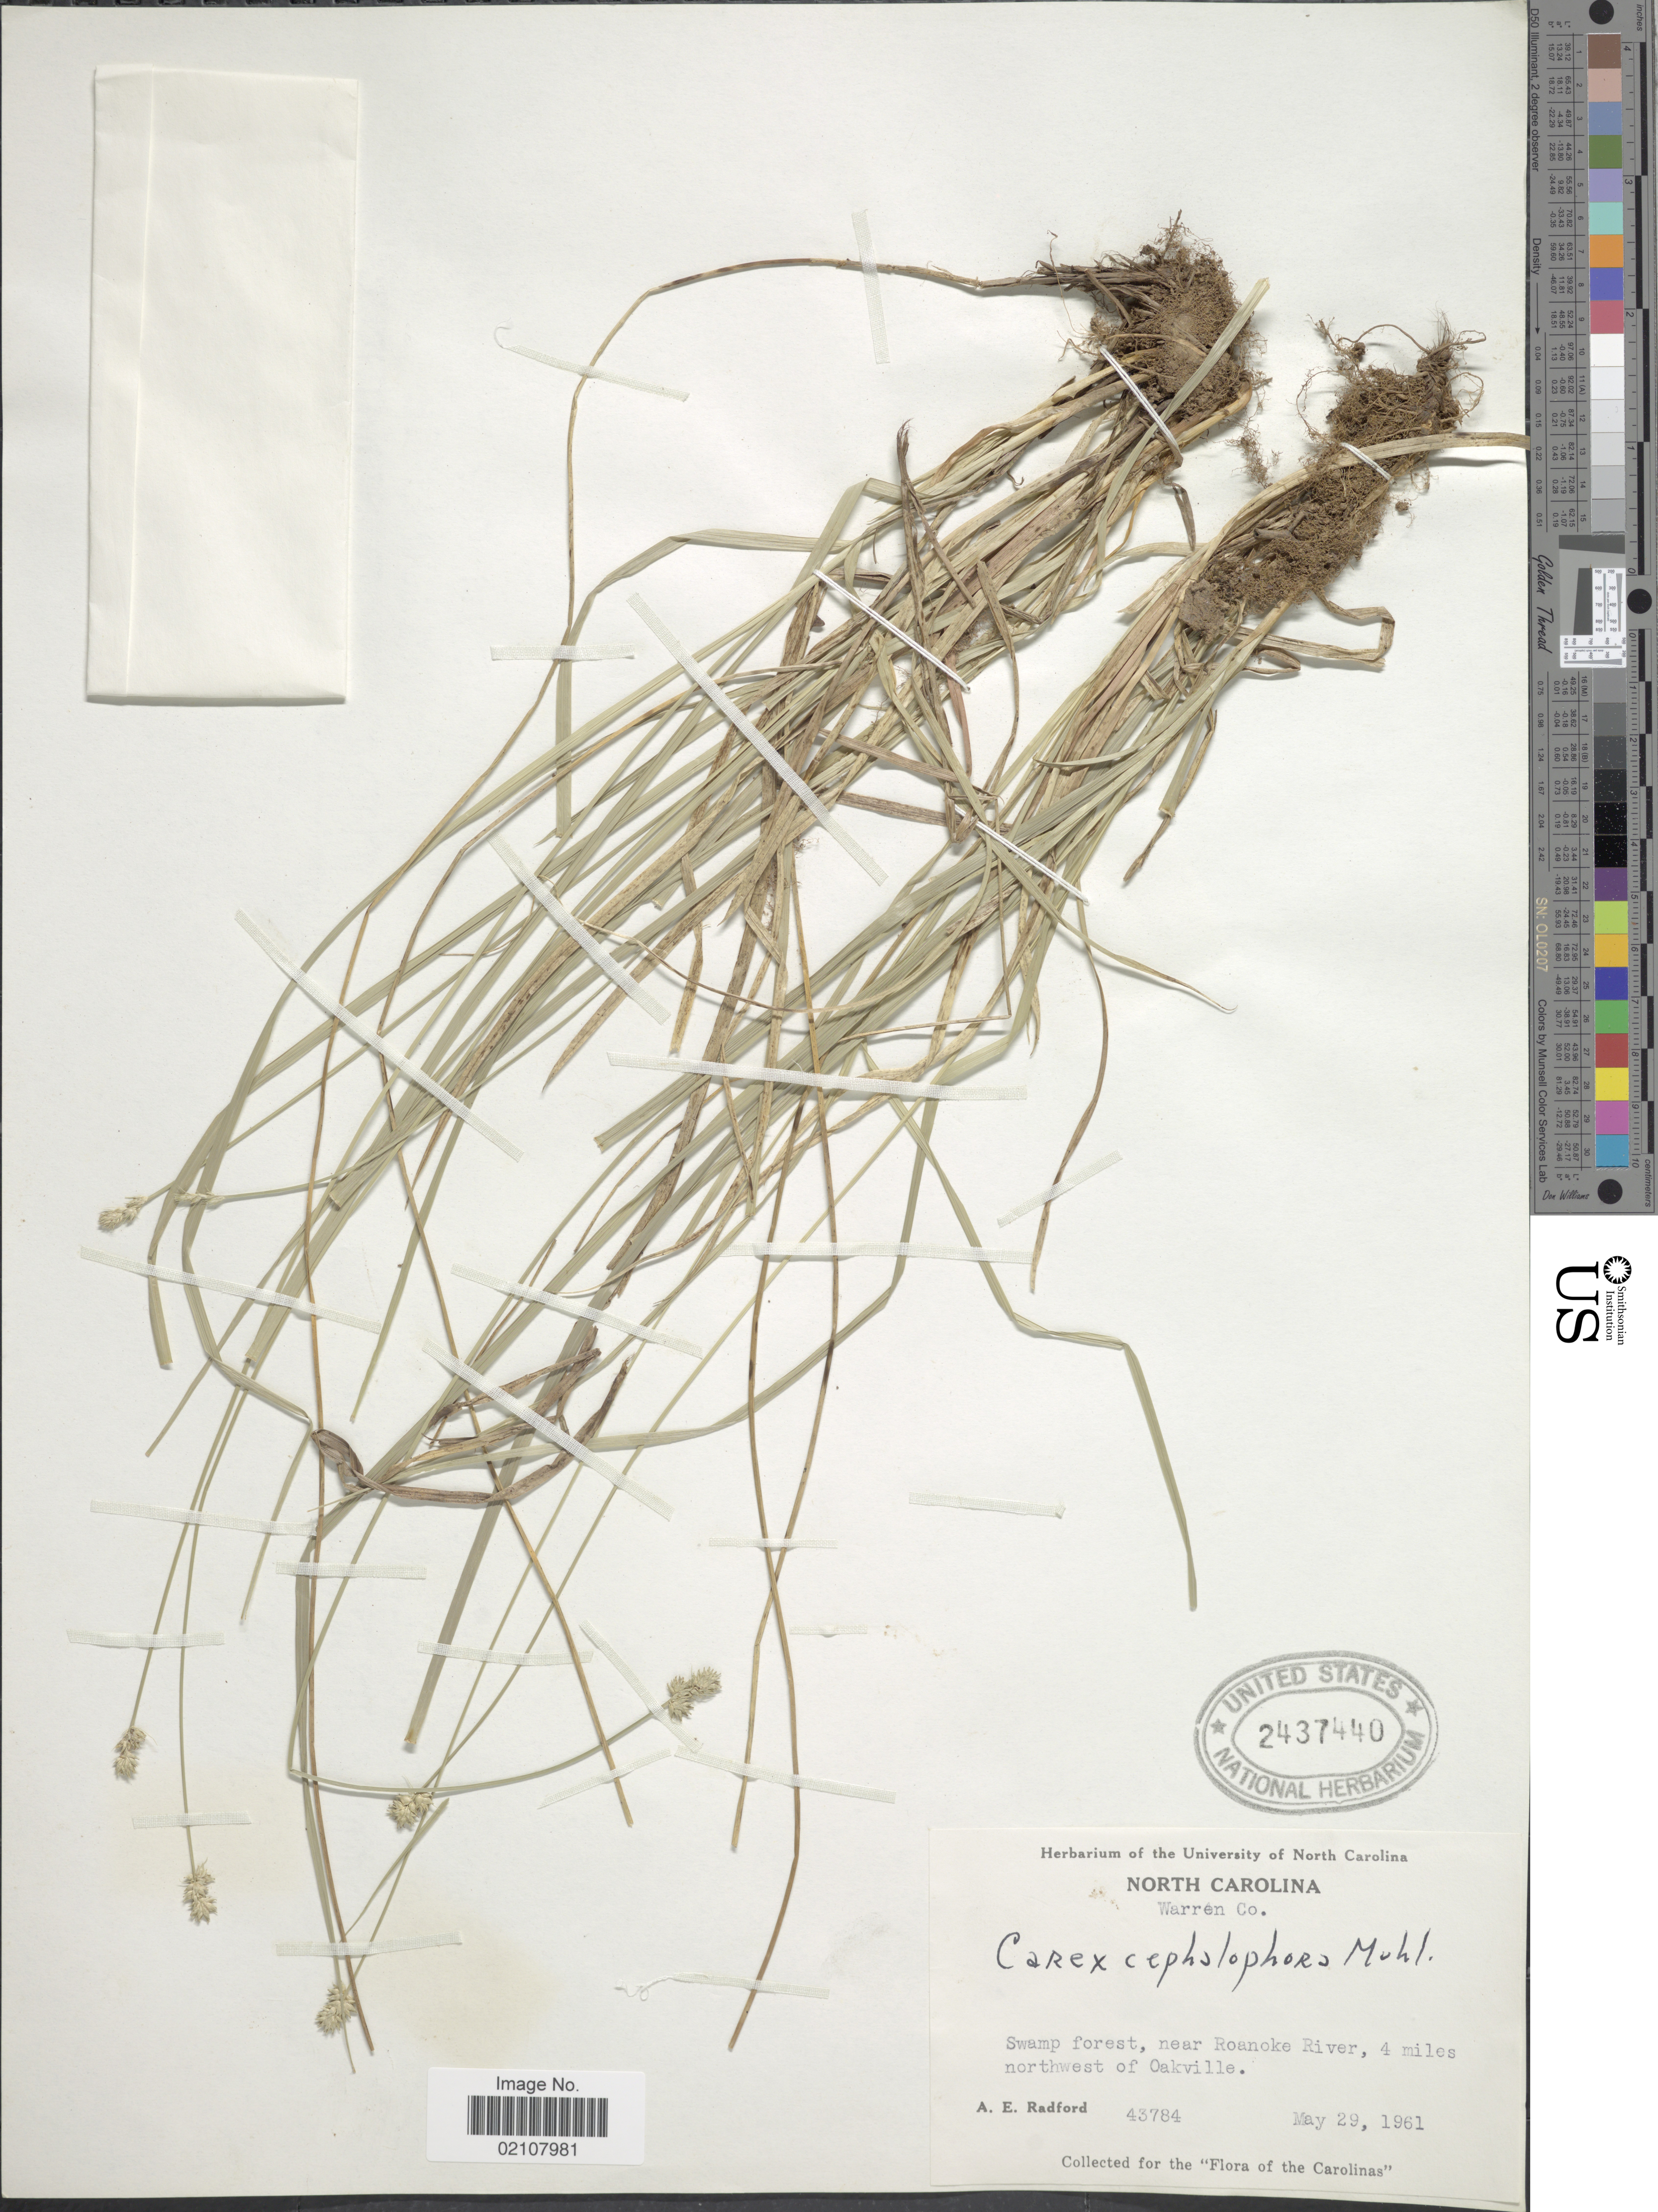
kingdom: Plantae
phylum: Tracheophyta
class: Liliopsida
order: Poales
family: Cyperaceae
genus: Carex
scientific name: Carex cephalophora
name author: Muhl. ex Willd.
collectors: A. E. Radford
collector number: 43784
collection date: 1961-05-29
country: United States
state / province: North Carolina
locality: Warren Co, Swamp forest, near Roanoke River, 4 miles northwest of Oakville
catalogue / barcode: US 2437440